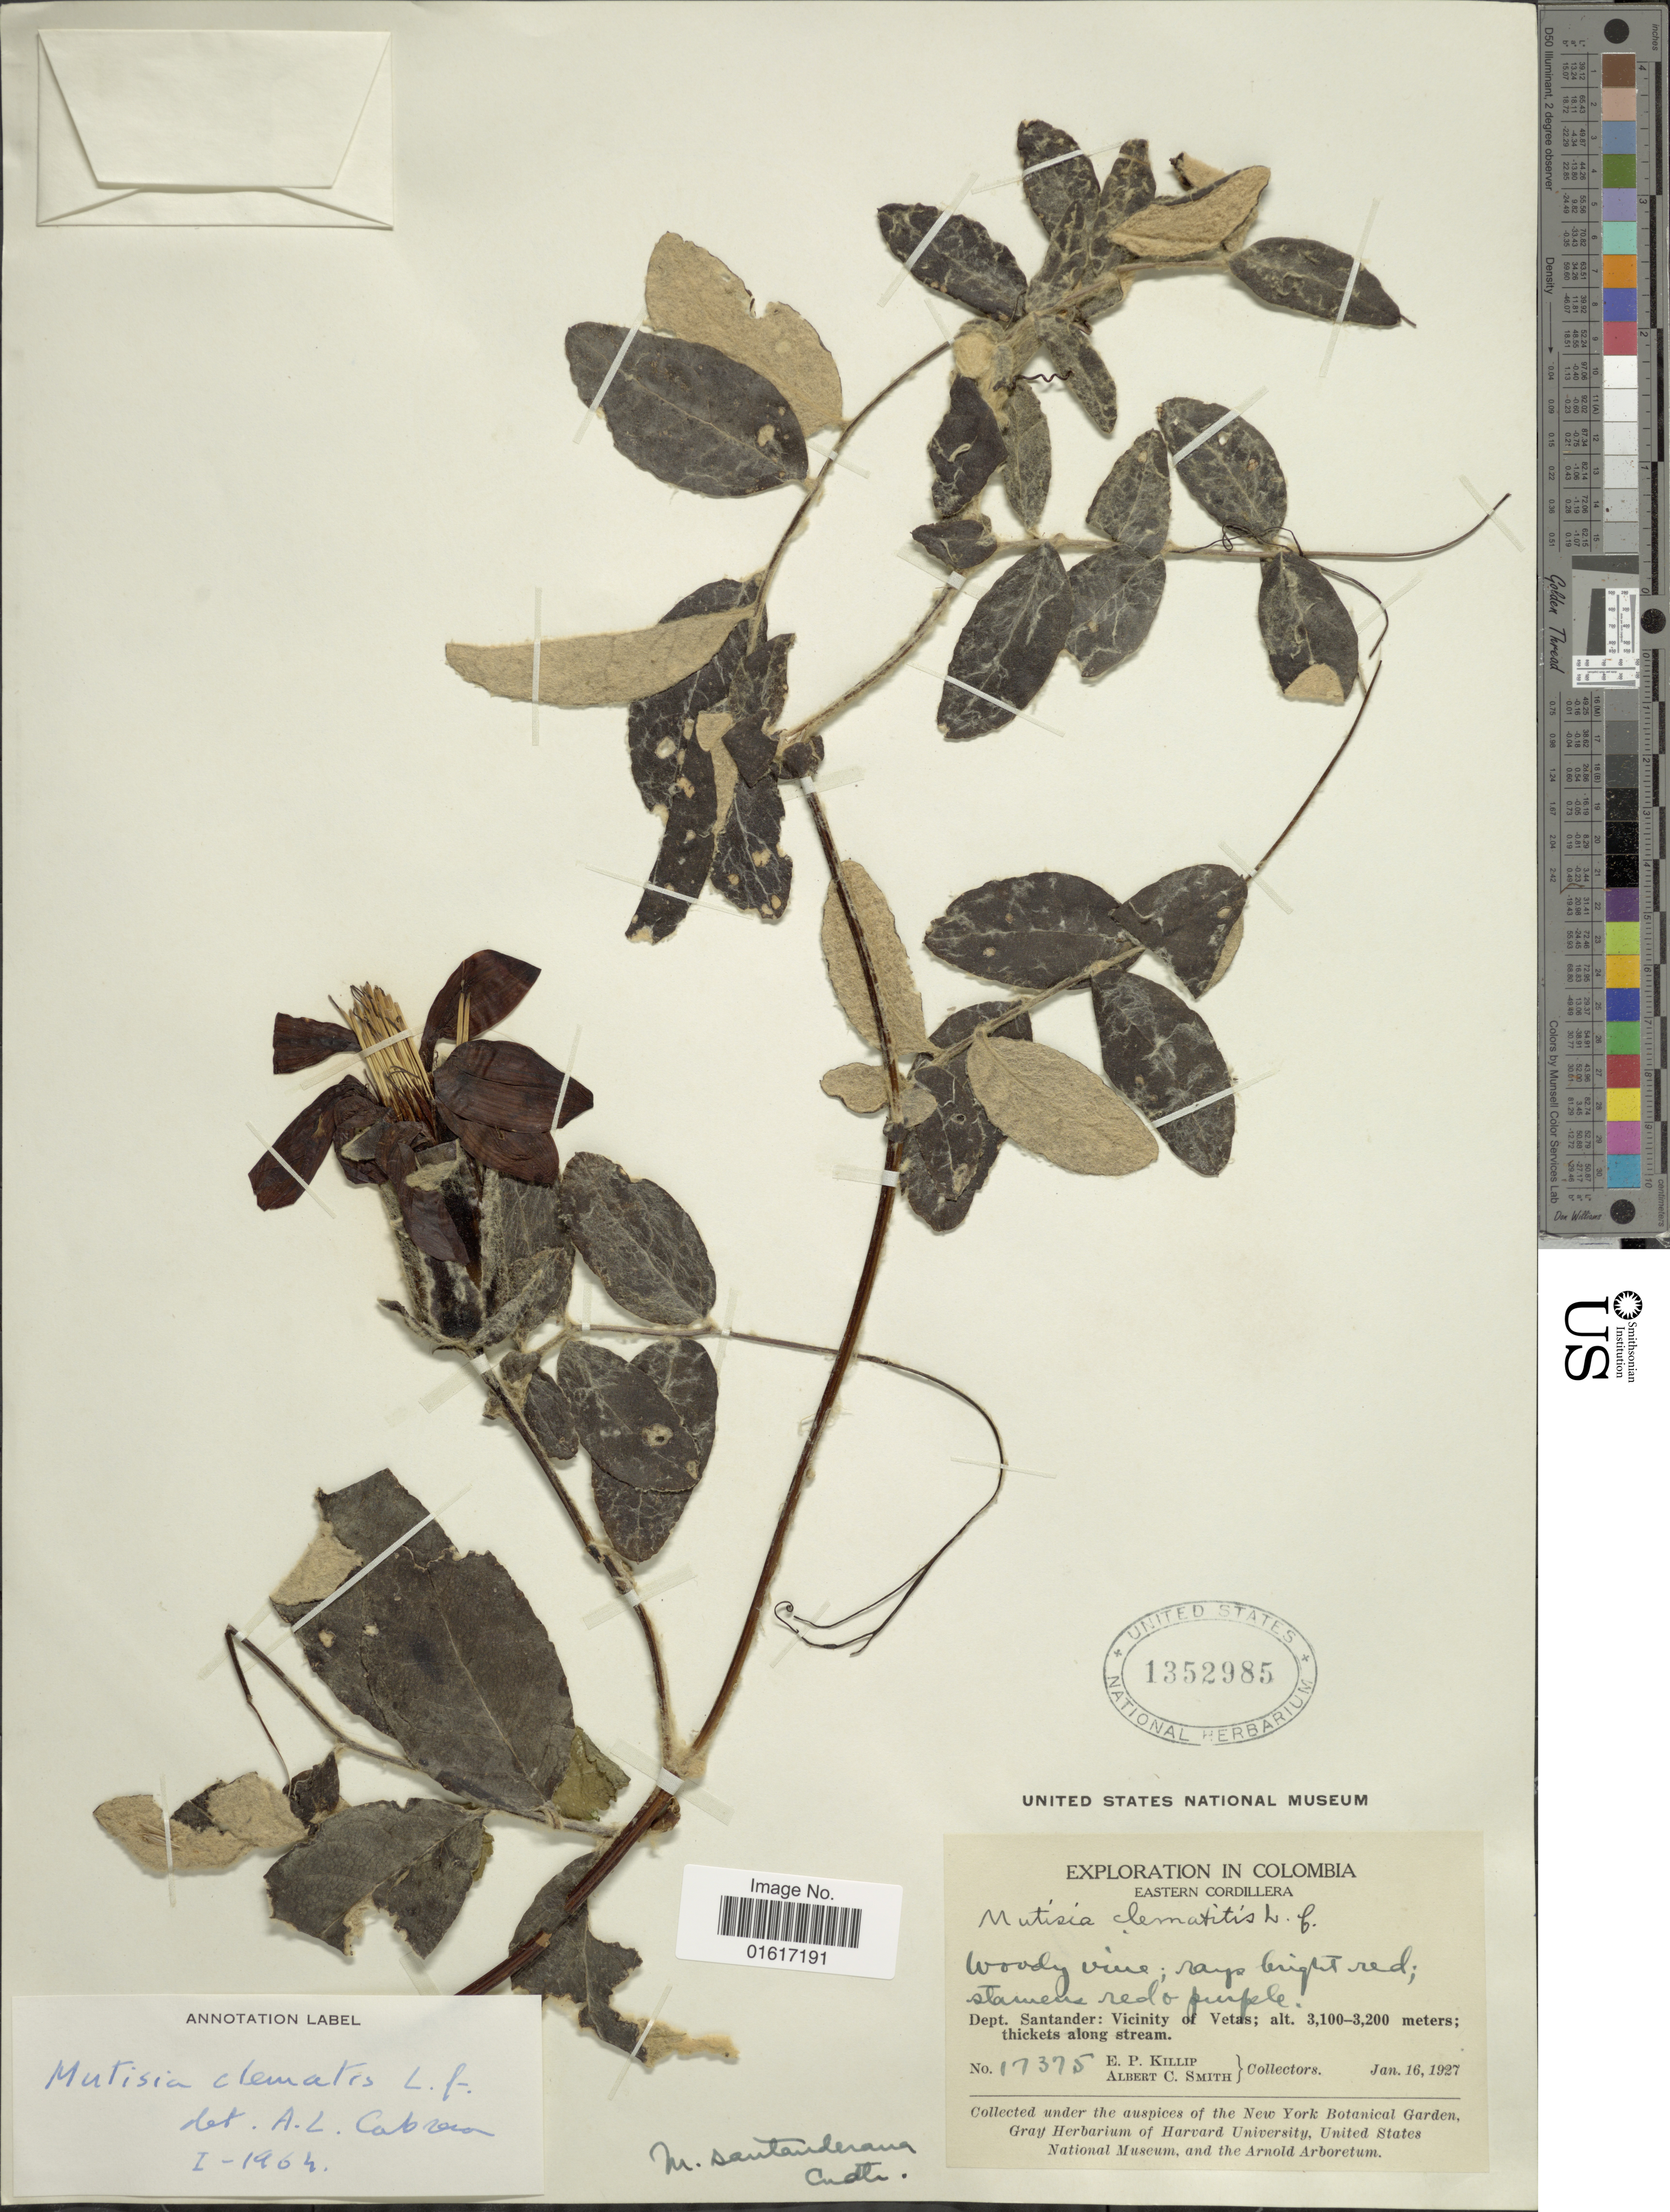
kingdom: Plantae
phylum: Tracheophyta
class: Magnoliopsida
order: Asterales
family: Asteraceae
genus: Mutisia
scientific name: Mutisia clematis var. clematis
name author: L. f.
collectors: E. P. Killip & A. C. Smith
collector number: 17375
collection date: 1927-01-16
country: Colombia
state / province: Santander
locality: Eastern Cordillera. Vicinity of Vetas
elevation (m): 3100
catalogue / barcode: US 1352985